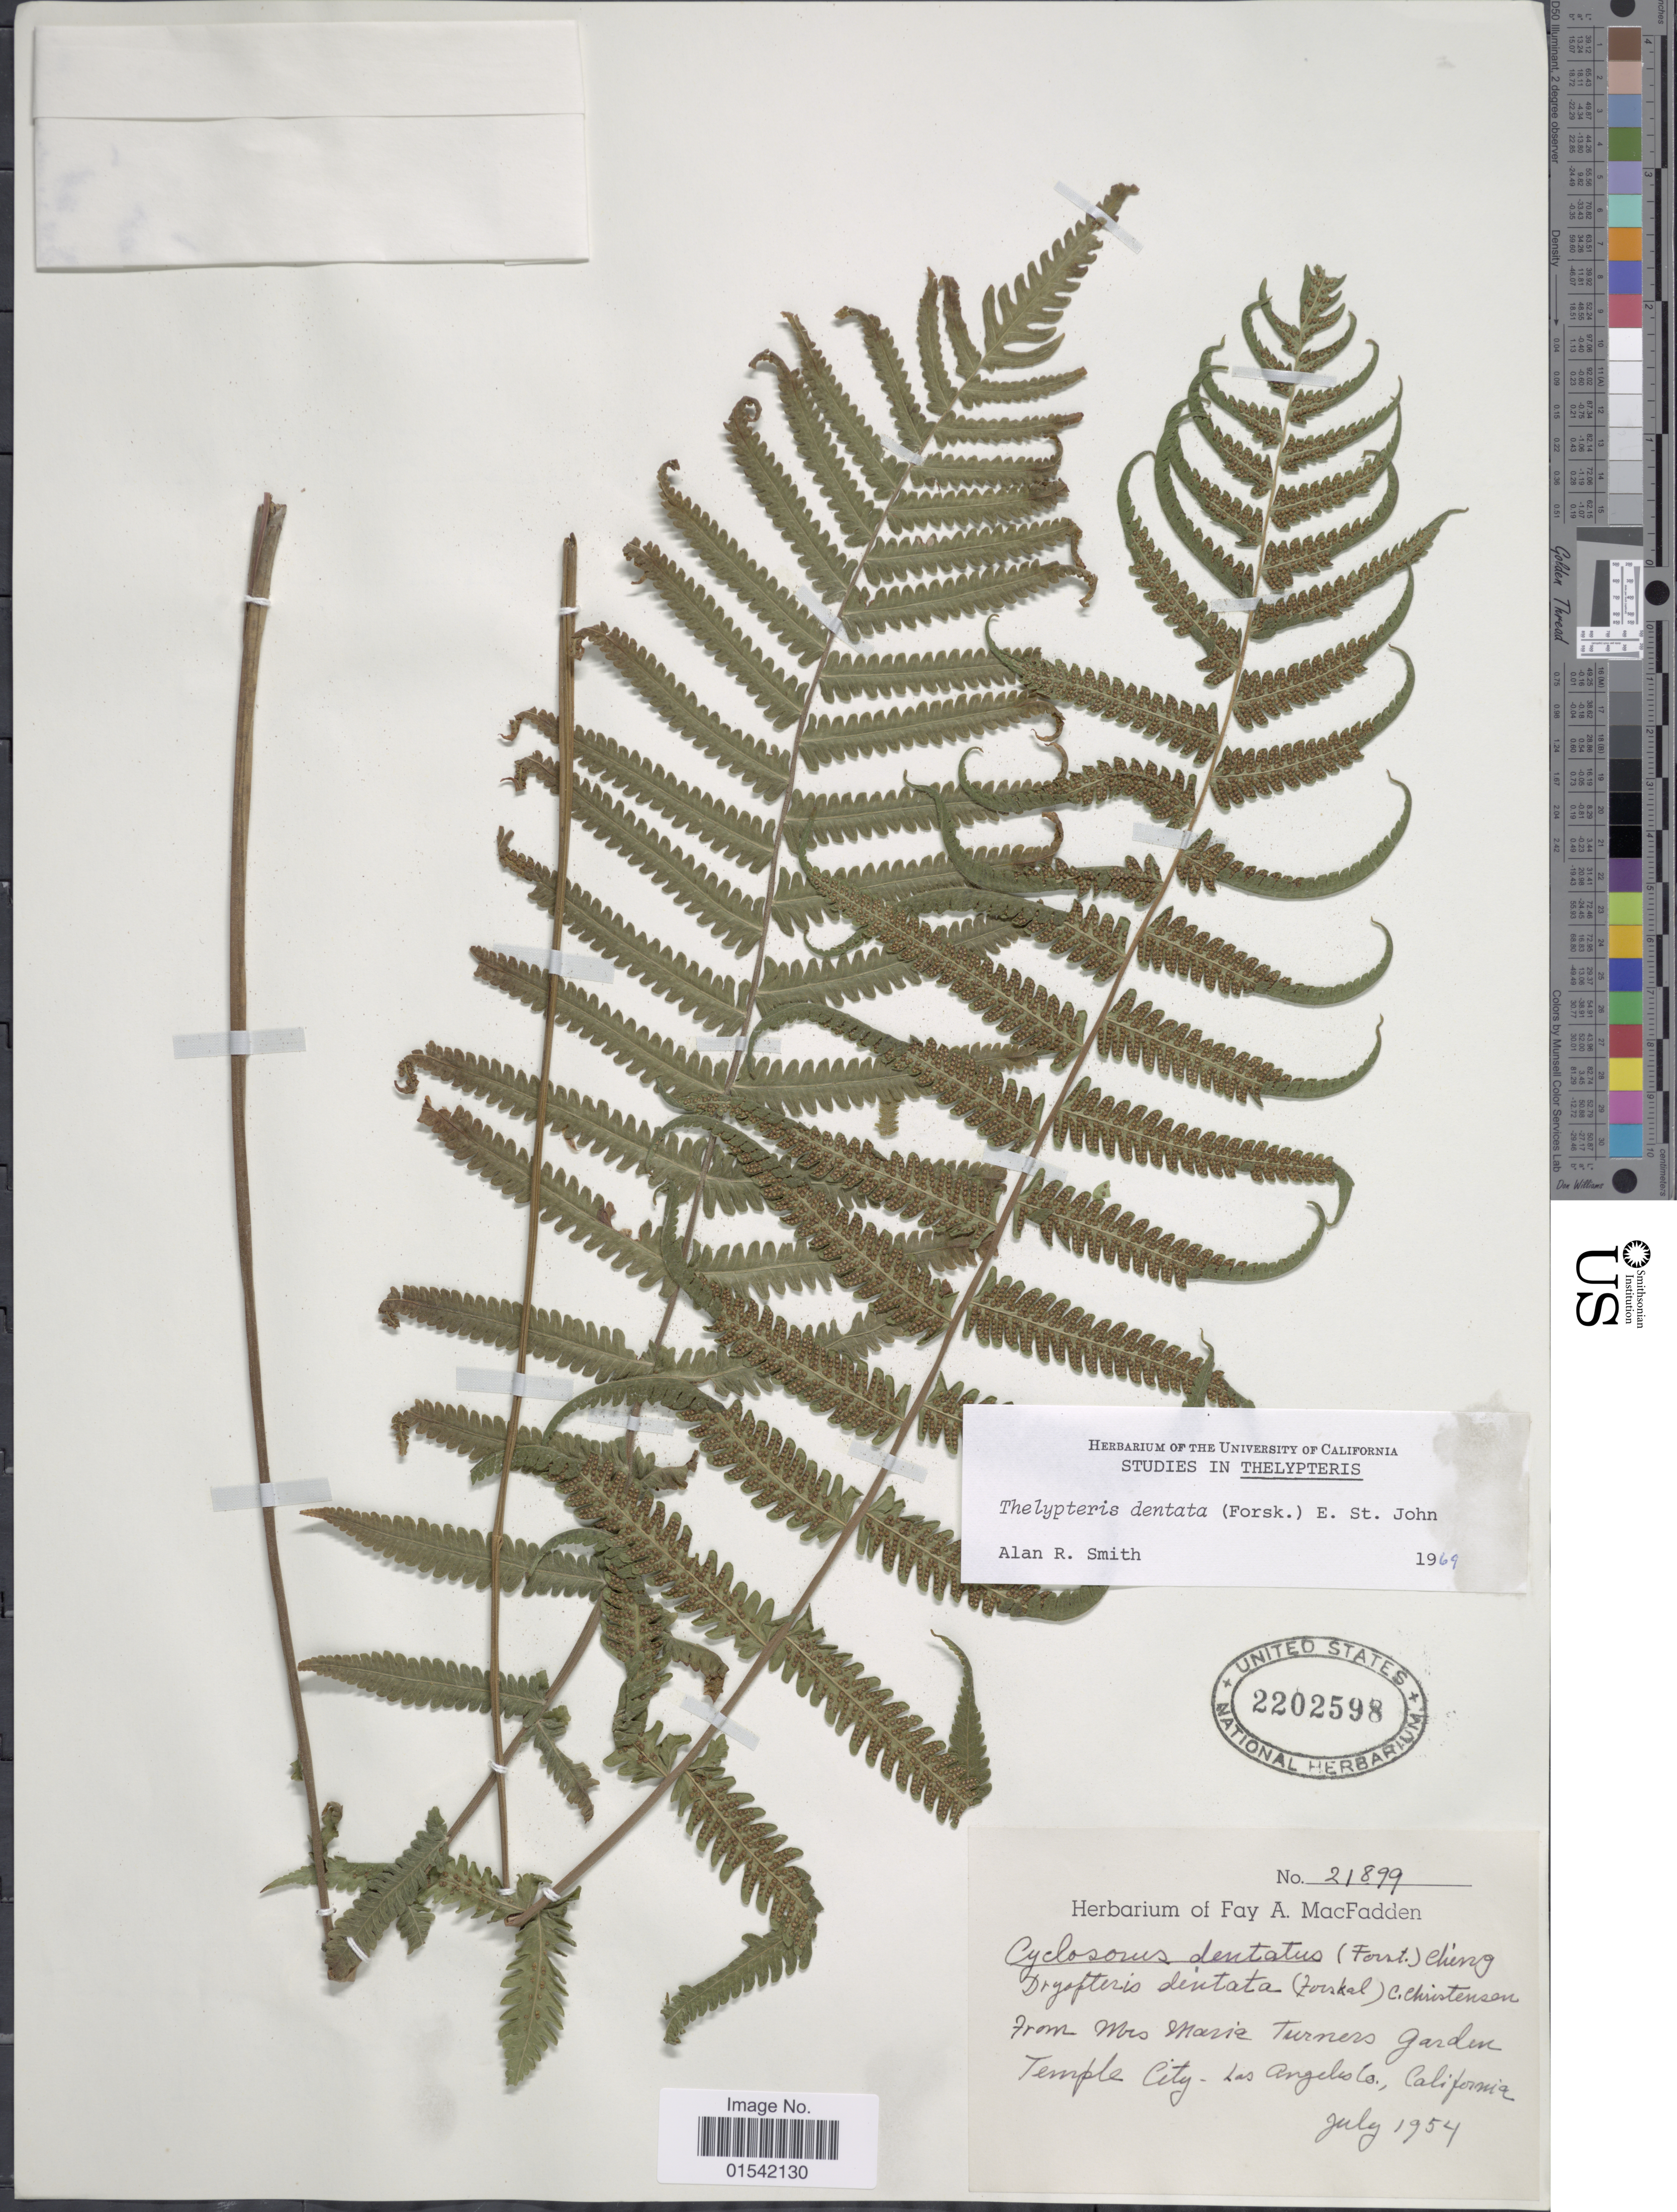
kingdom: Plantae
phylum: Tracheophyta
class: Polypodiopsida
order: Polypodiales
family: Thelypteridaceae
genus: Cyclosorus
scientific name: Cyclosorus dentatus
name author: (Forssk.) Ching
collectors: ex herb. Fay A. MacFadden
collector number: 21899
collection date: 1954-07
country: United States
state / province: California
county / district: Los Angeles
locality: From Mrs Maria Turners Garden Temple City - Los Angeles Co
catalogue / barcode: US 2202598